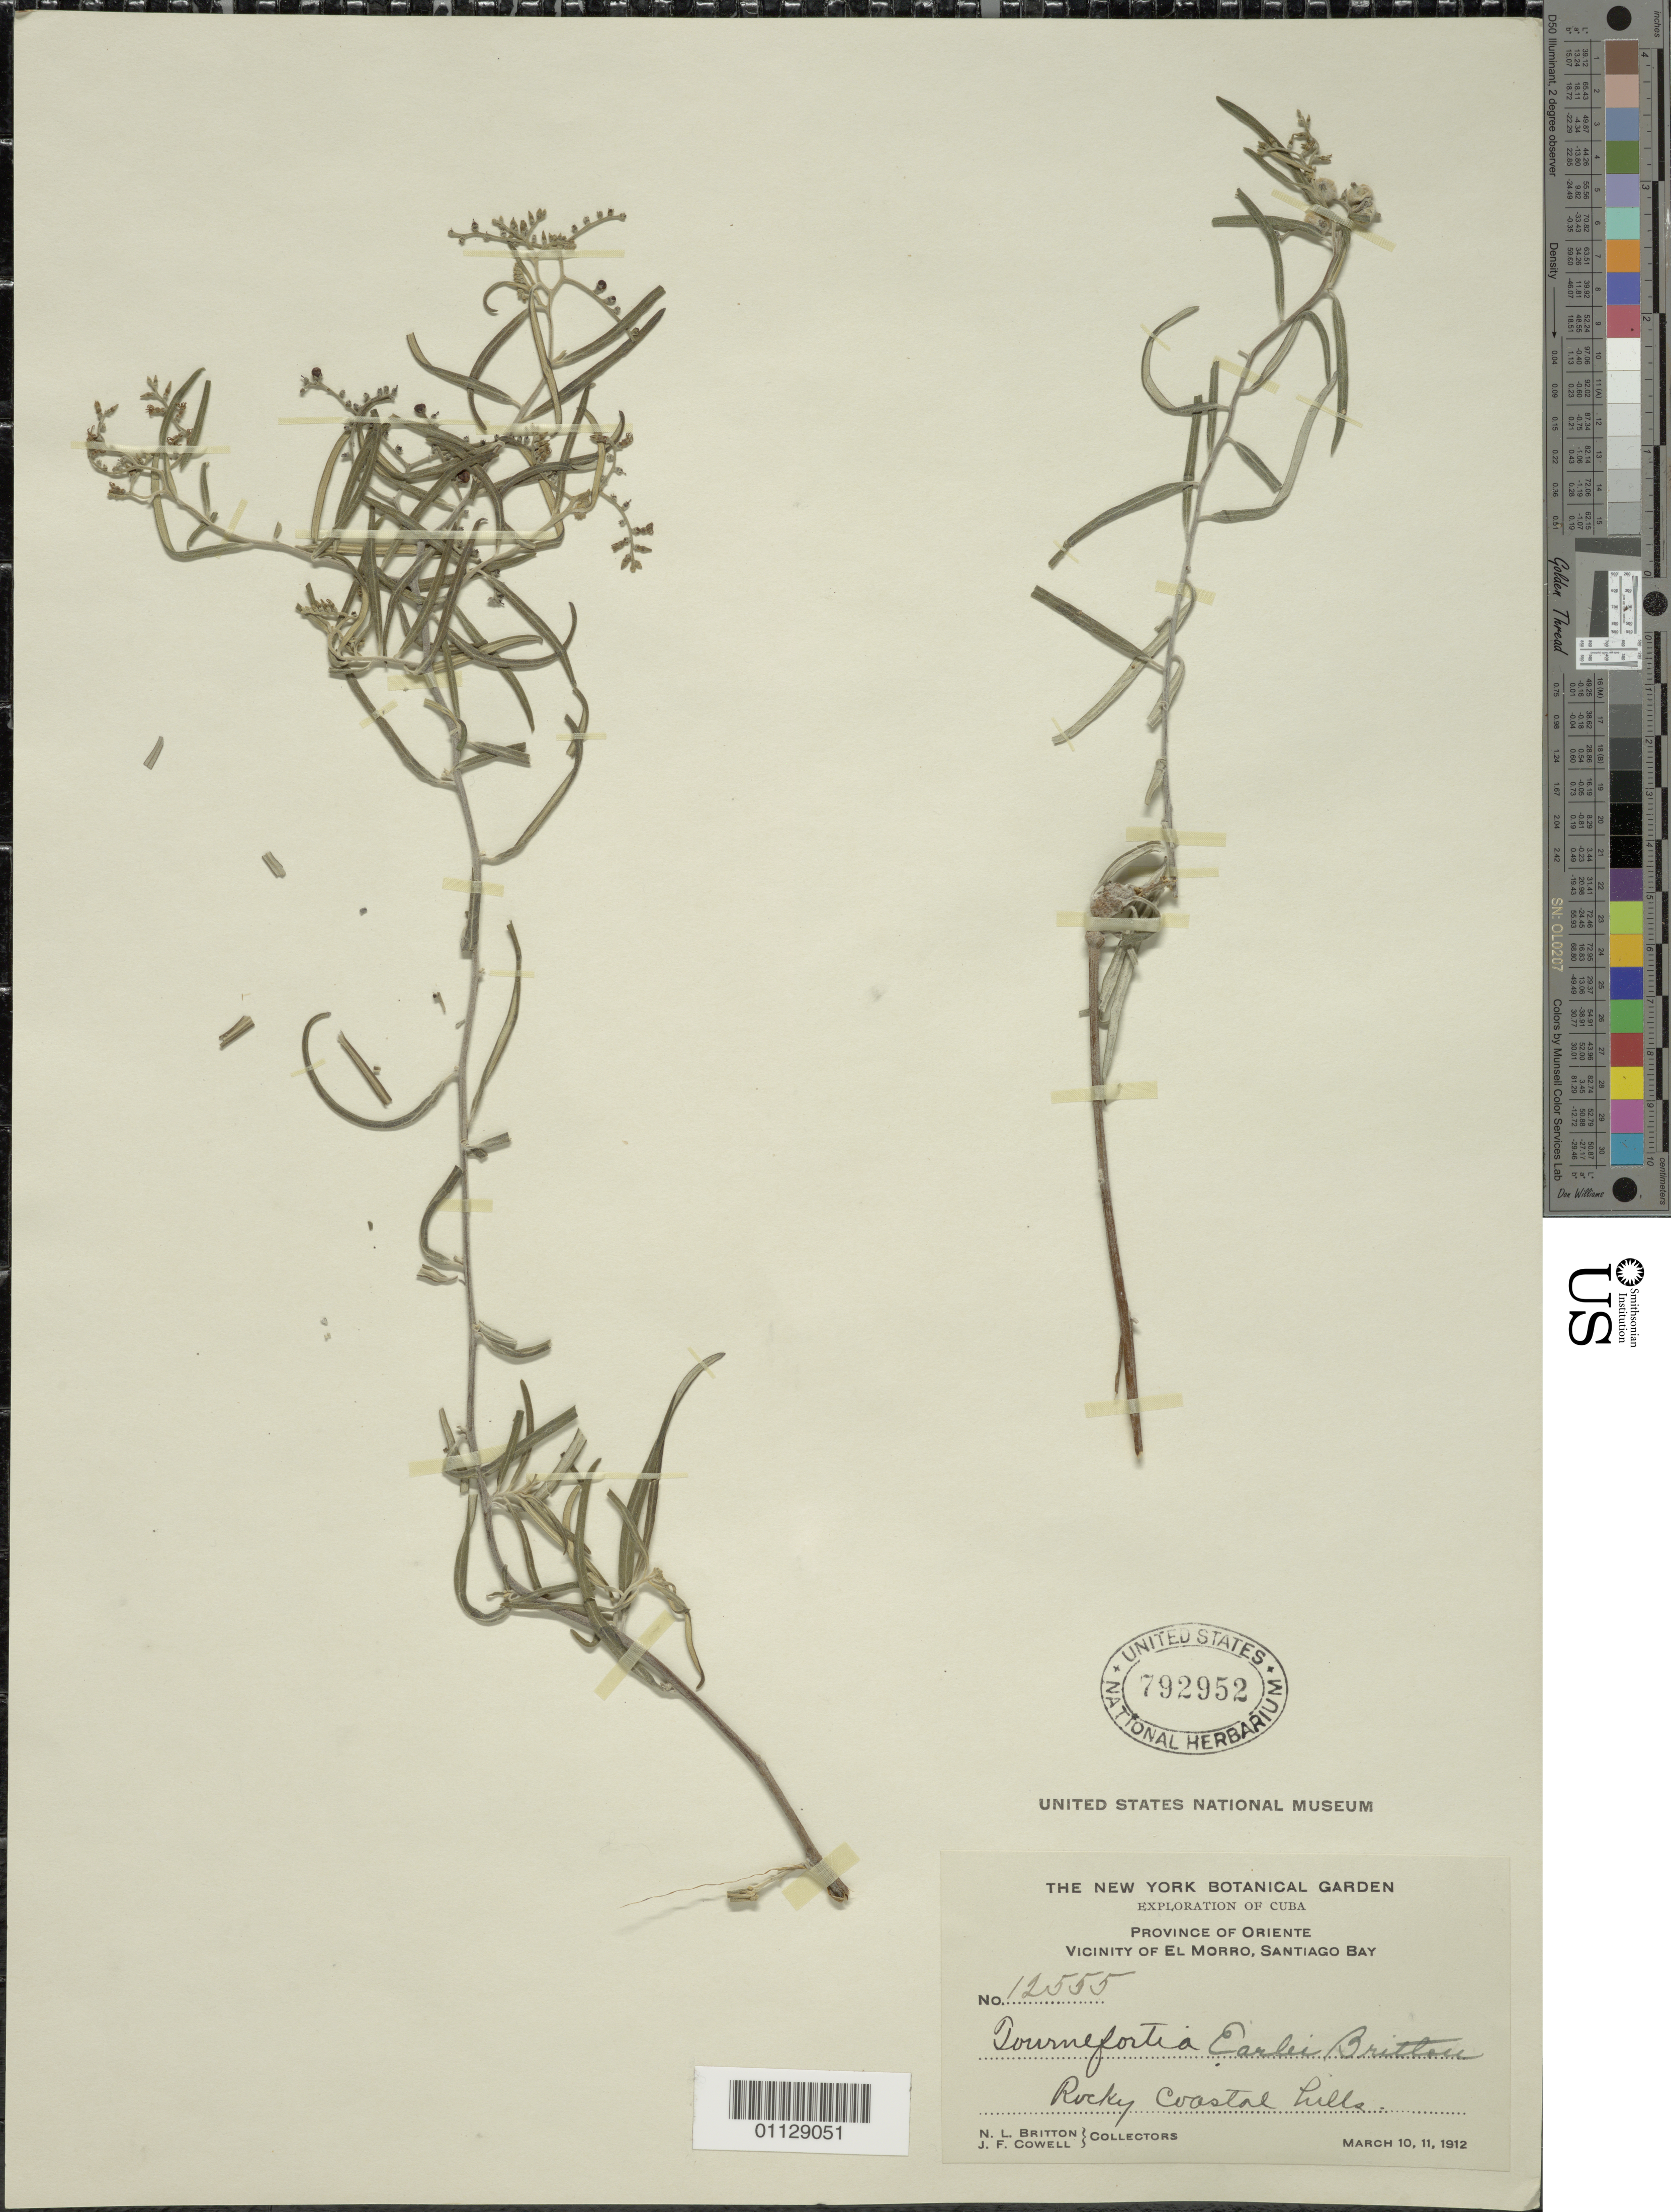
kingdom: Plantae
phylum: Tracheophyta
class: Magnoliopsida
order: Boraginales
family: Heliotropiaceae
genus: Tournefortia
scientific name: Tournefortia earlei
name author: Britton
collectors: N. Britton & J. F. Cowell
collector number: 12555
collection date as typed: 10 Mar 1912 to 11 Mar 1912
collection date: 1912-03-10/1912-03-11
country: Cuba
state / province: Oriente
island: Cuba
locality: El Morro, Santiago Bay, Rocky Coastal Hills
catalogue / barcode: US 792952